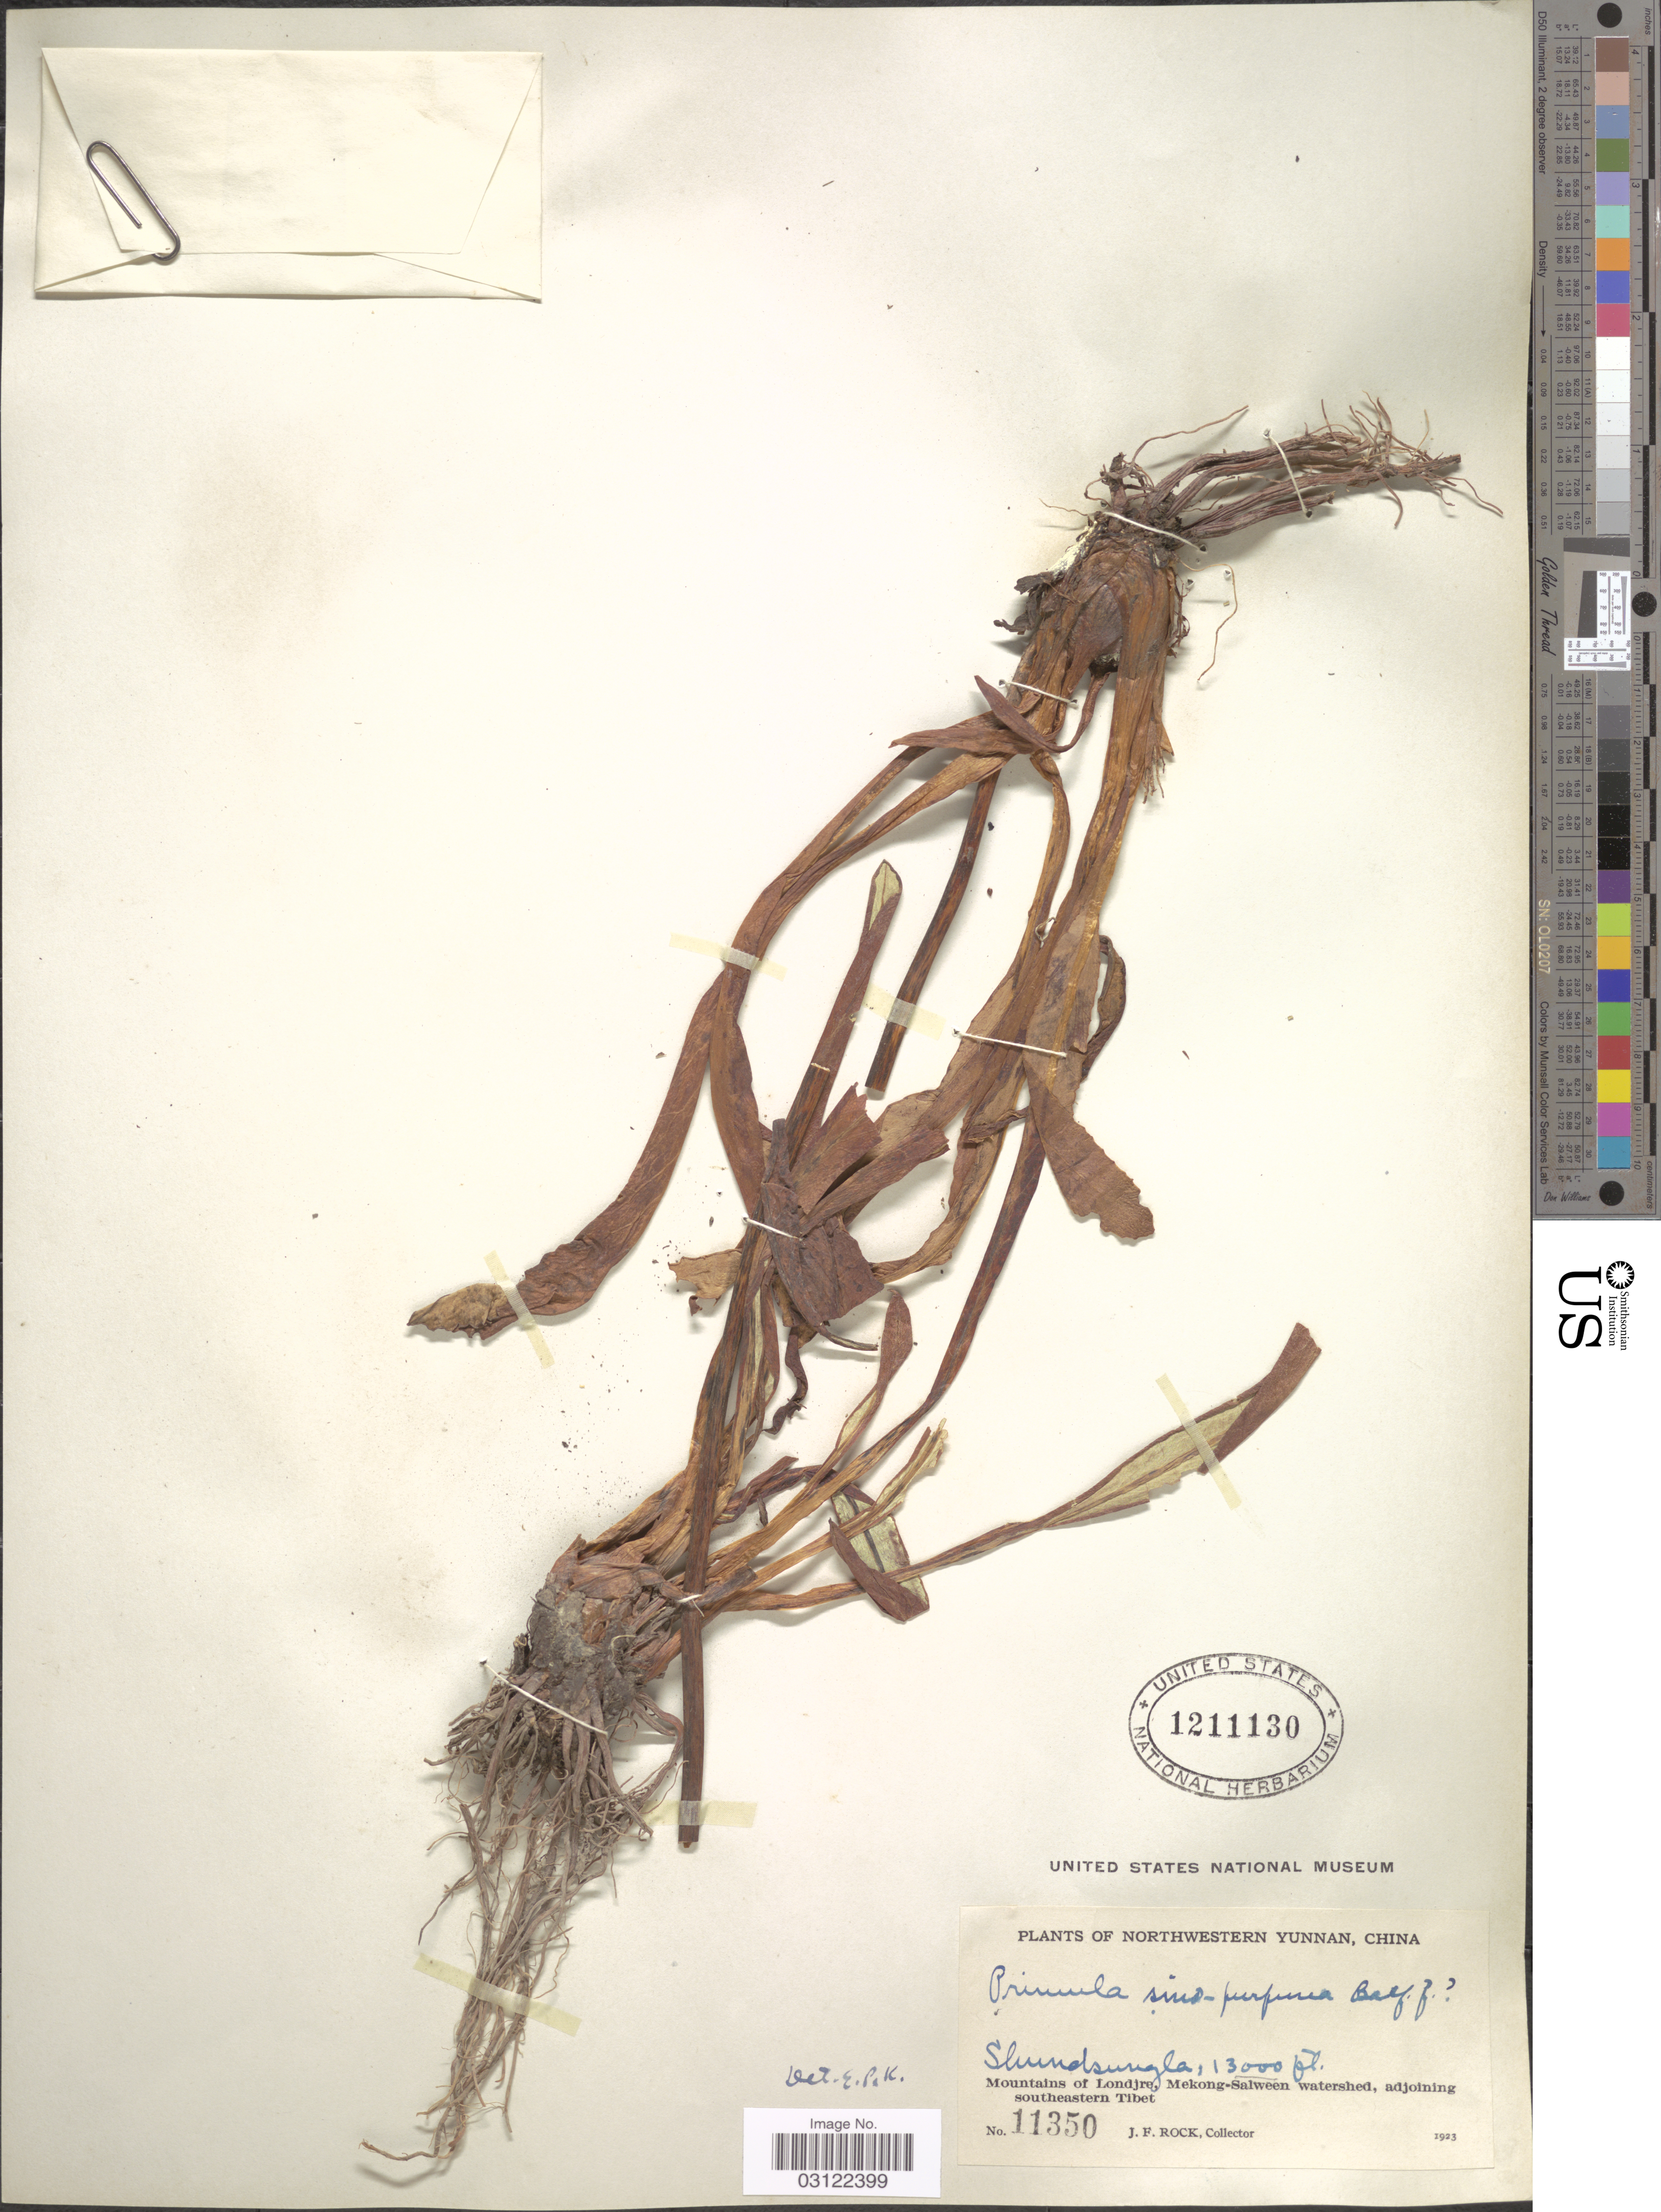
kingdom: Plantae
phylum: Tracheophyta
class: Magnoliopsida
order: Ericales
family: Primulaceae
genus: Primula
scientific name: Primula sinopurpurea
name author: Balf. f. ex Hutch.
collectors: J. Rock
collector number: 11350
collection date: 1923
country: China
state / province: Yunnan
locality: Northwestern Yunnan. Shundsungla. Mountains of Londjre, Mekong-Salween watershed, adjoining southeastern Tibet.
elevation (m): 3962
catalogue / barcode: US 1211130